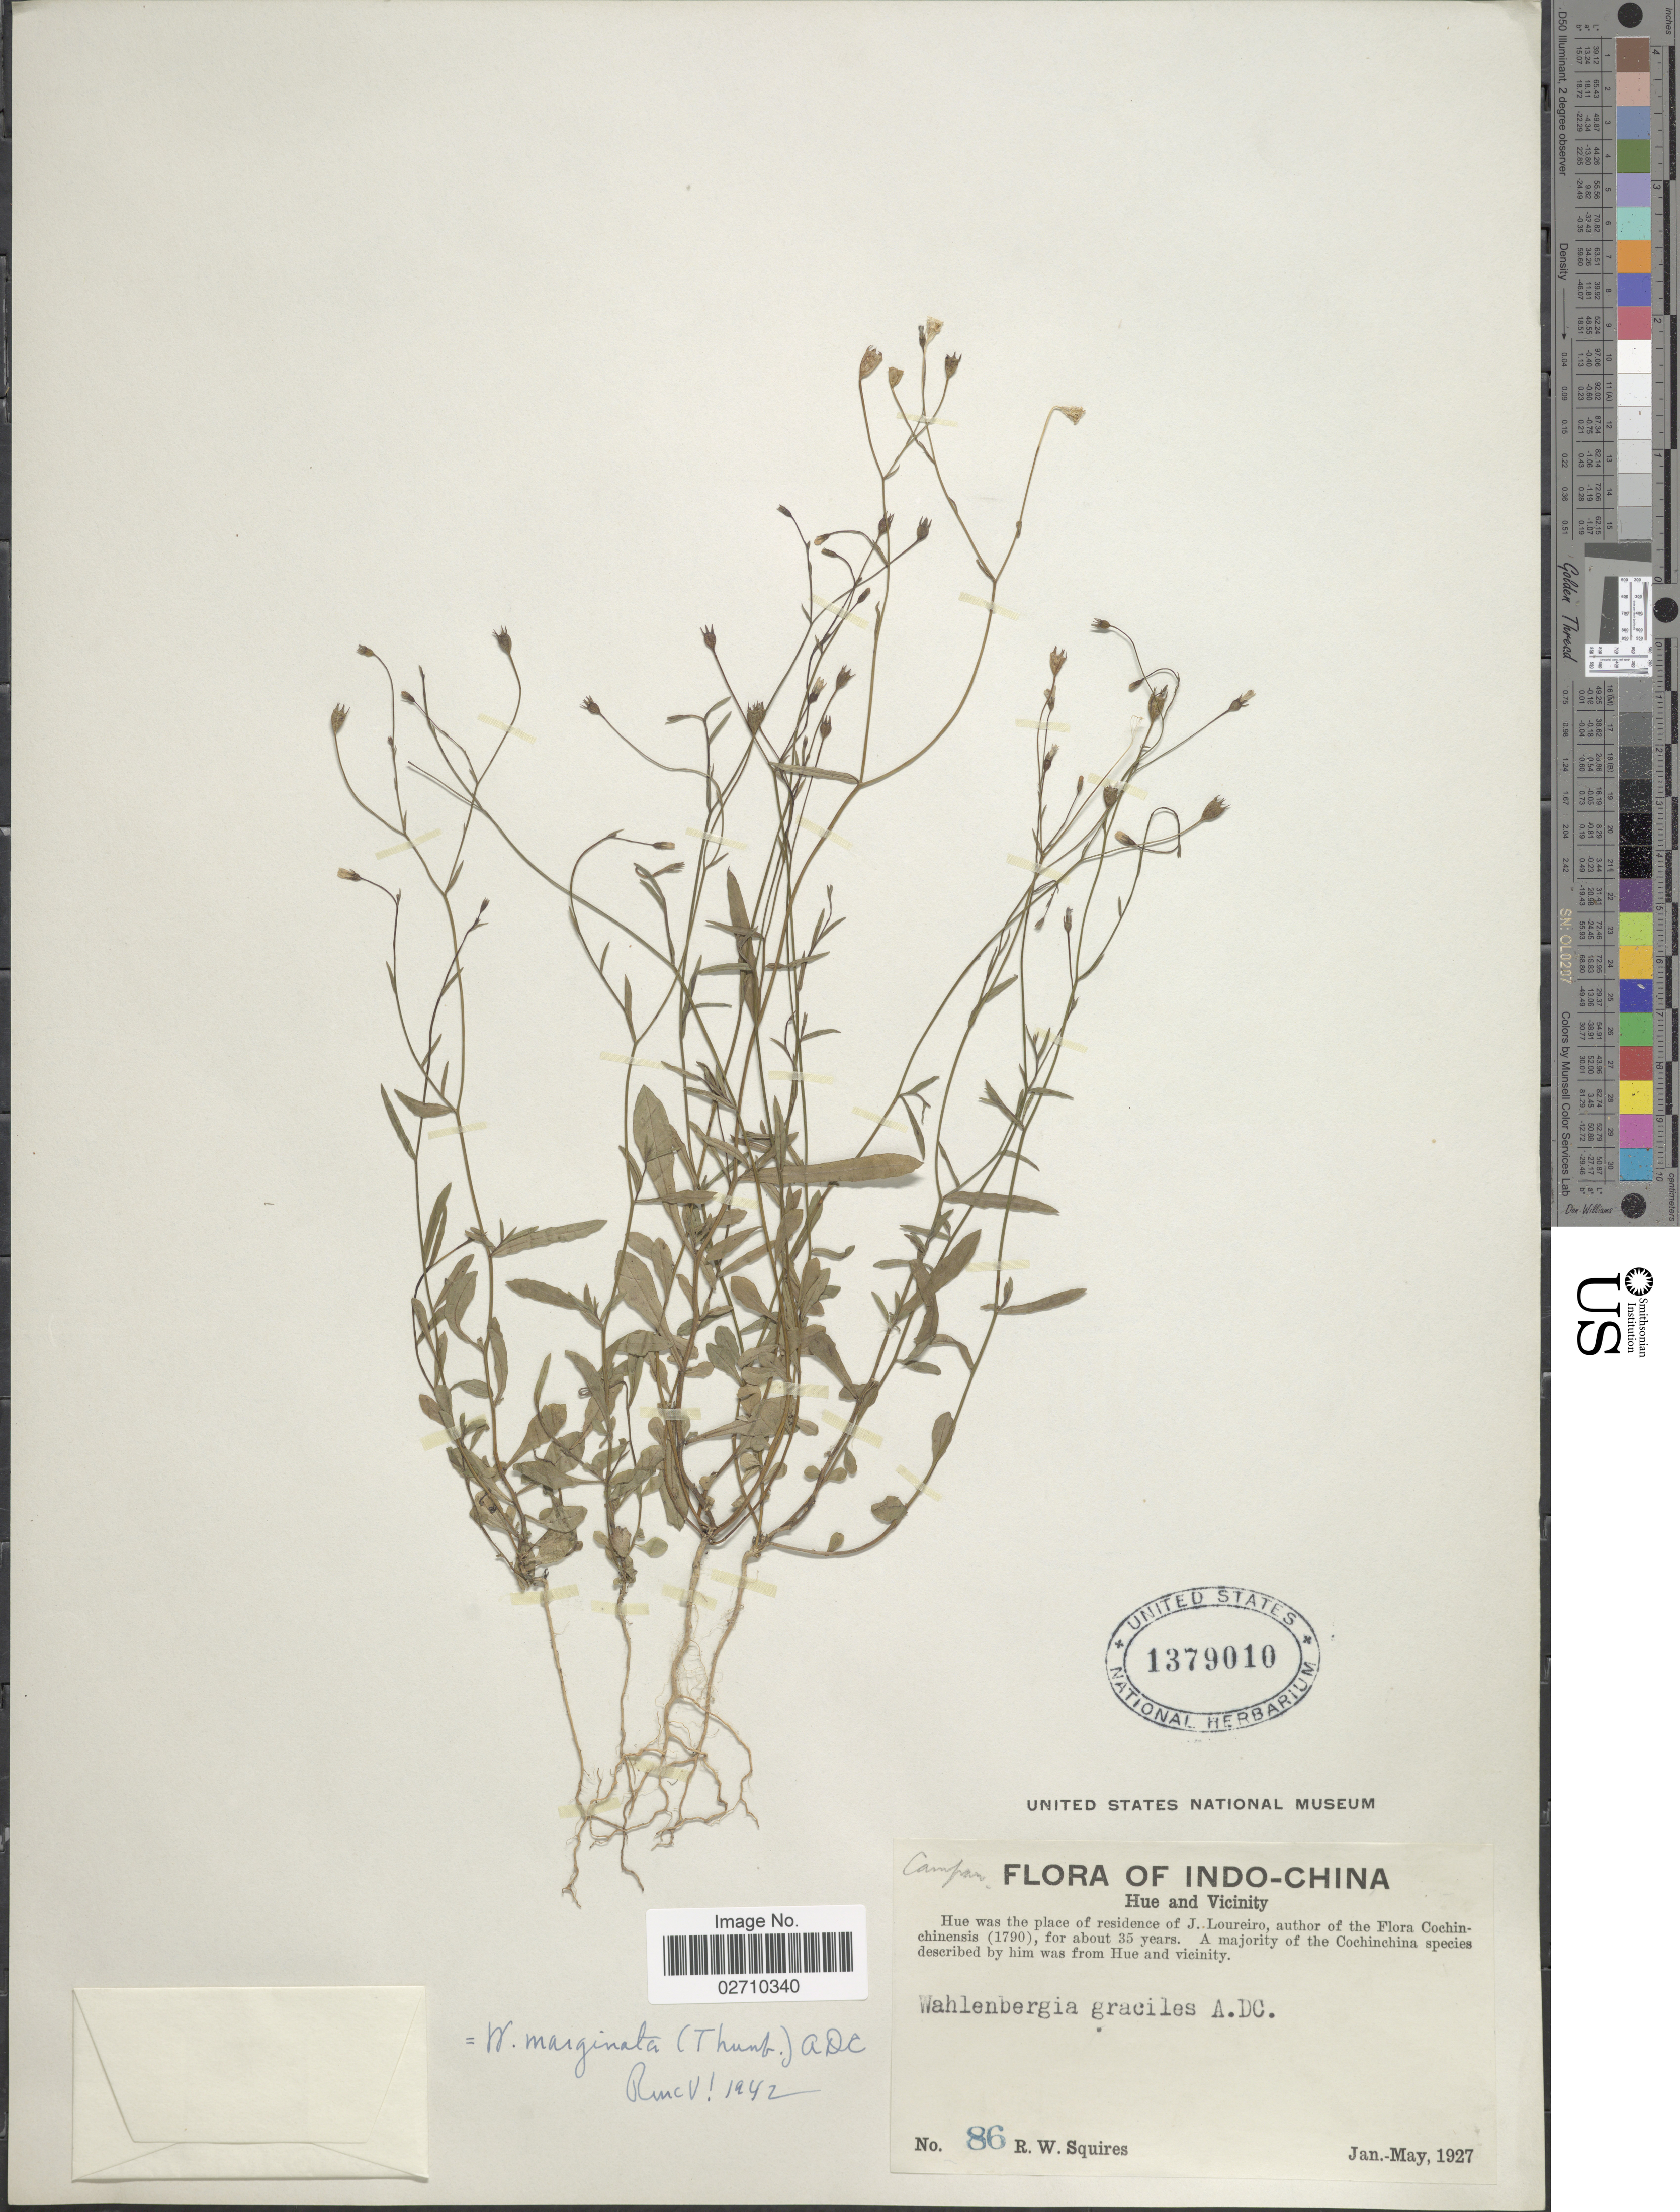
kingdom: Plantae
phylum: Tracheophyta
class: Magnoliopsida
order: Asterales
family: Campanulaceae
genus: Wahlenbergia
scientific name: Wahlenbergia marginata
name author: (Thunb.) A. DC.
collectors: R. Squires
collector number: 86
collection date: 1927-01/1927-05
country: Vietnam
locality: Indo-China. Hue and vicinity.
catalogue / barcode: US 1379010